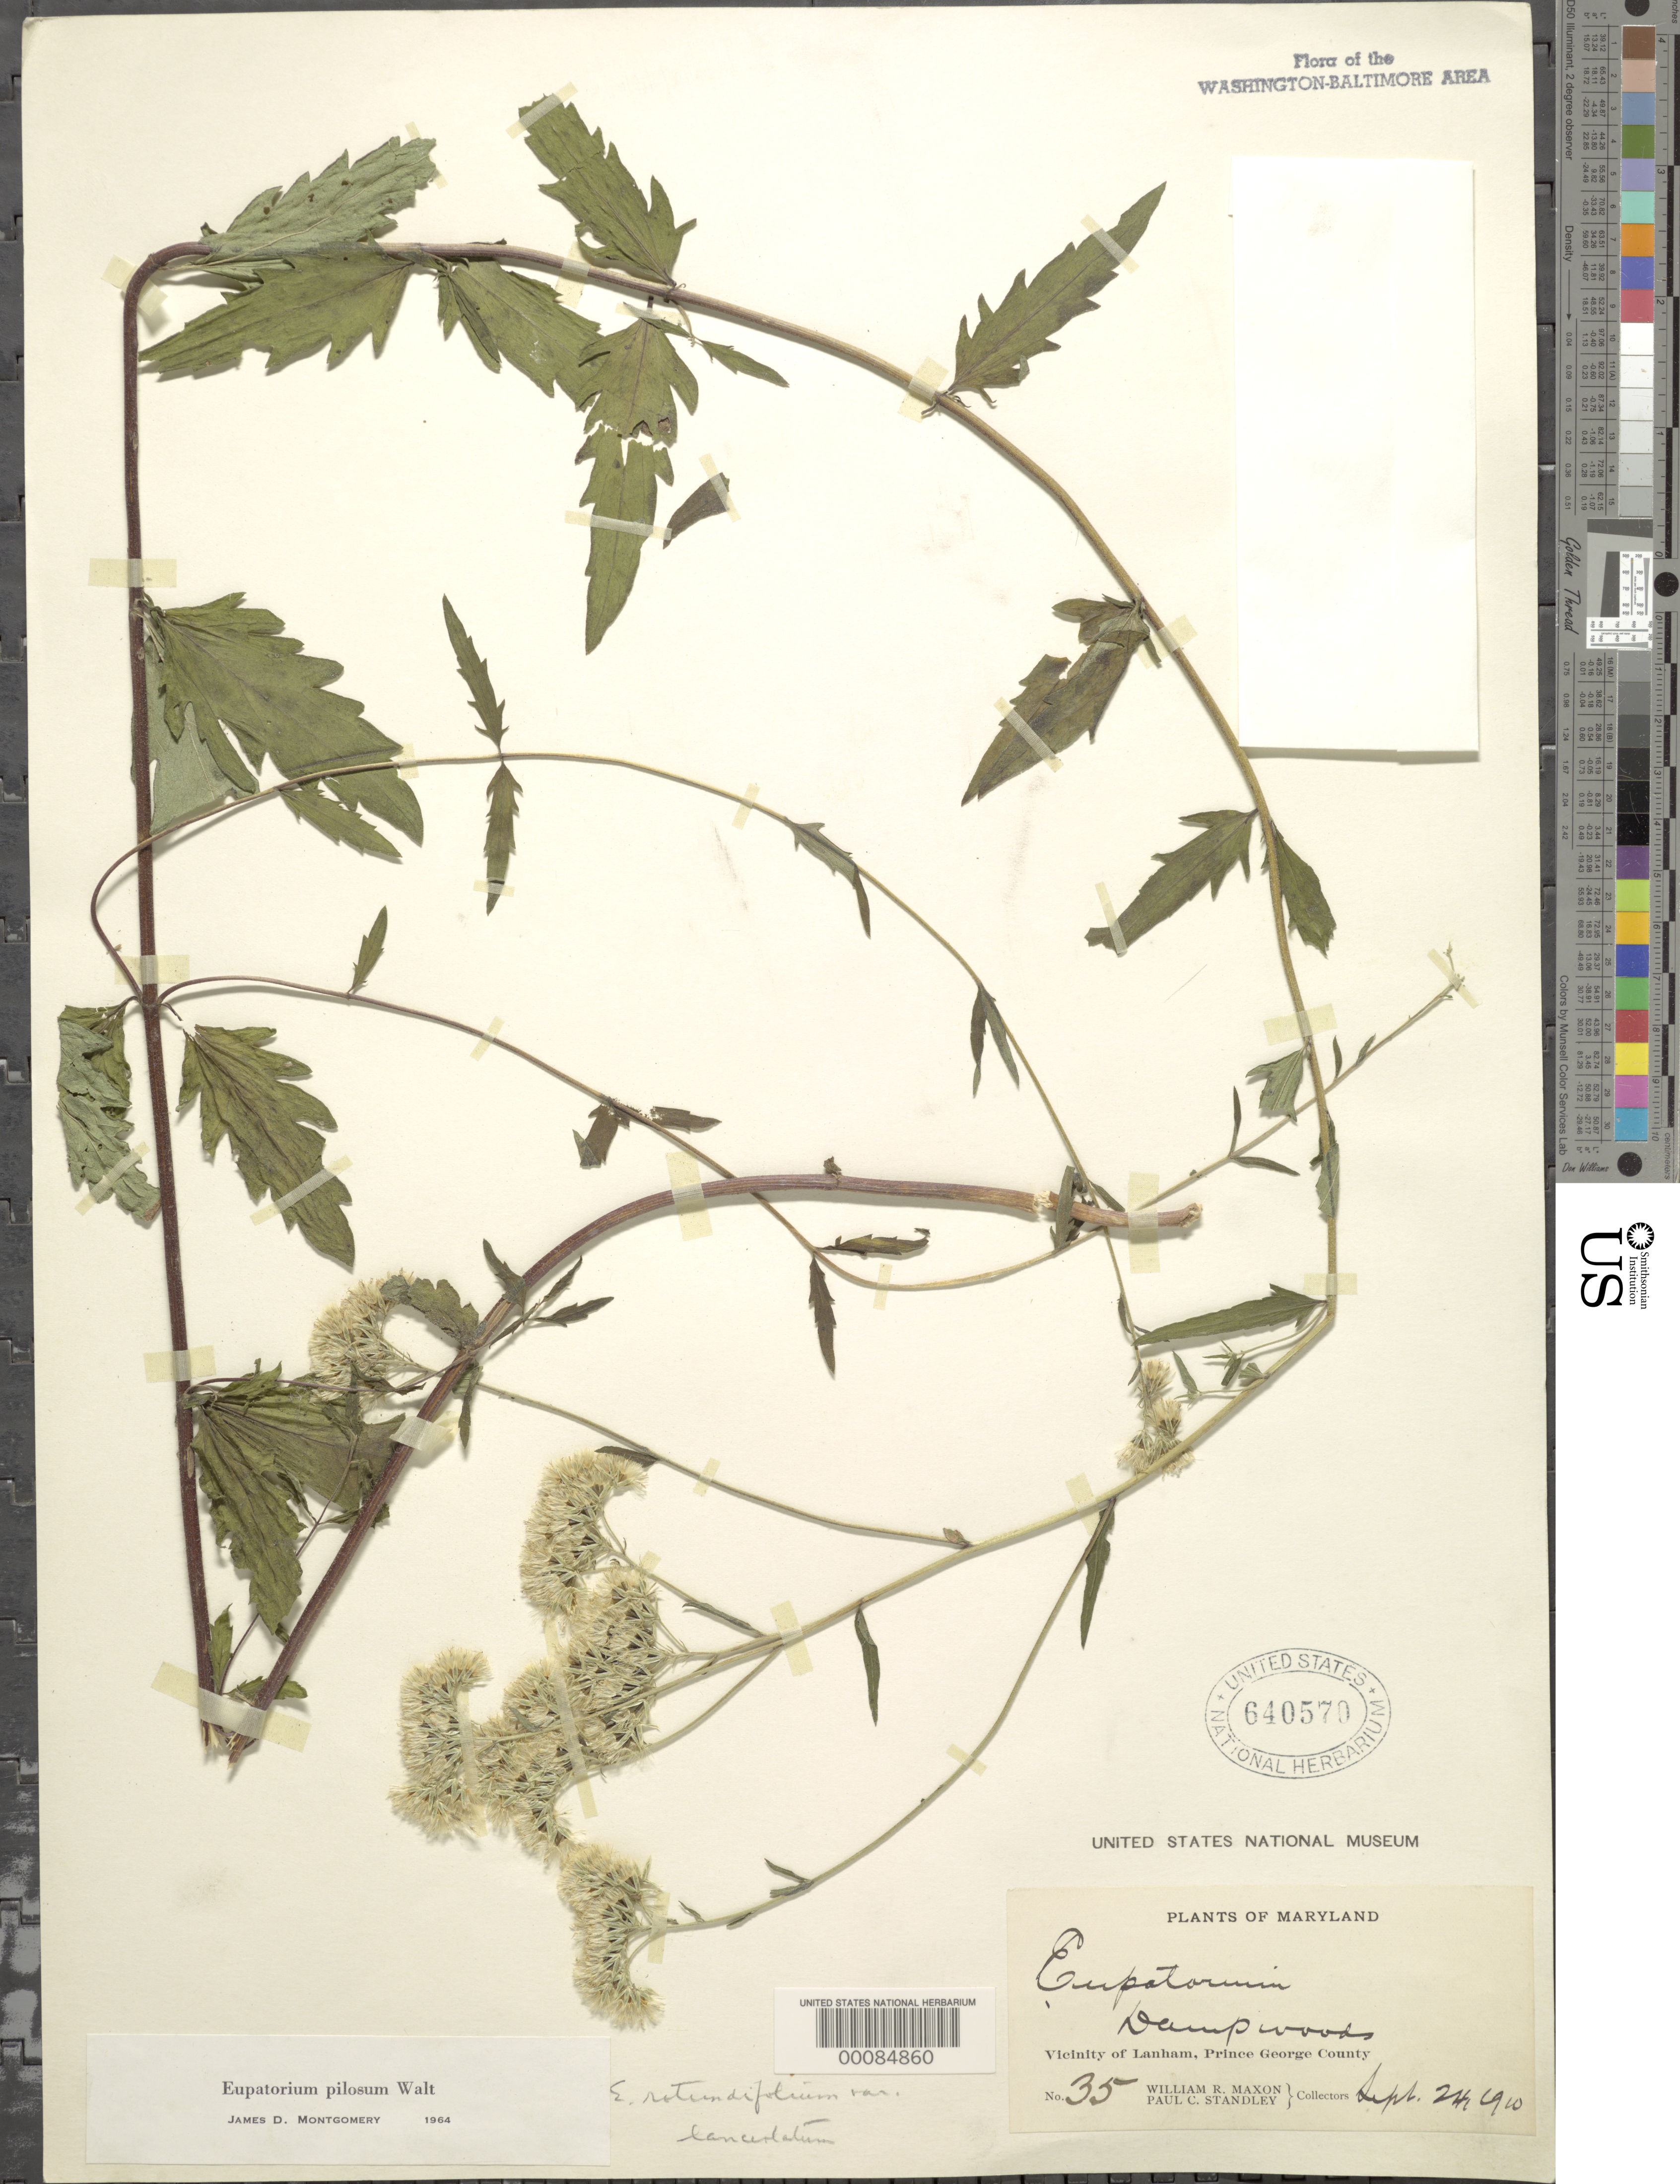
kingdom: Plantae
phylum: Tracheophyta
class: Magnoliopsida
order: Asterales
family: Asteraceae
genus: Eupatorium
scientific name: Eupatorium pilosum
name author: Walter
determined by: Montgomery, J. D.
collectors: W. R. Maxon & P. C. Standley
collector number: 35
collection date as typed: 24 Sep 1910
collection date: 1910-09-24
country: United States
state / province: Maryland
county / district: Prince George's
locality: Lanham vicinity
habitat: Damp wooods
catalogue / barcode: US 640570